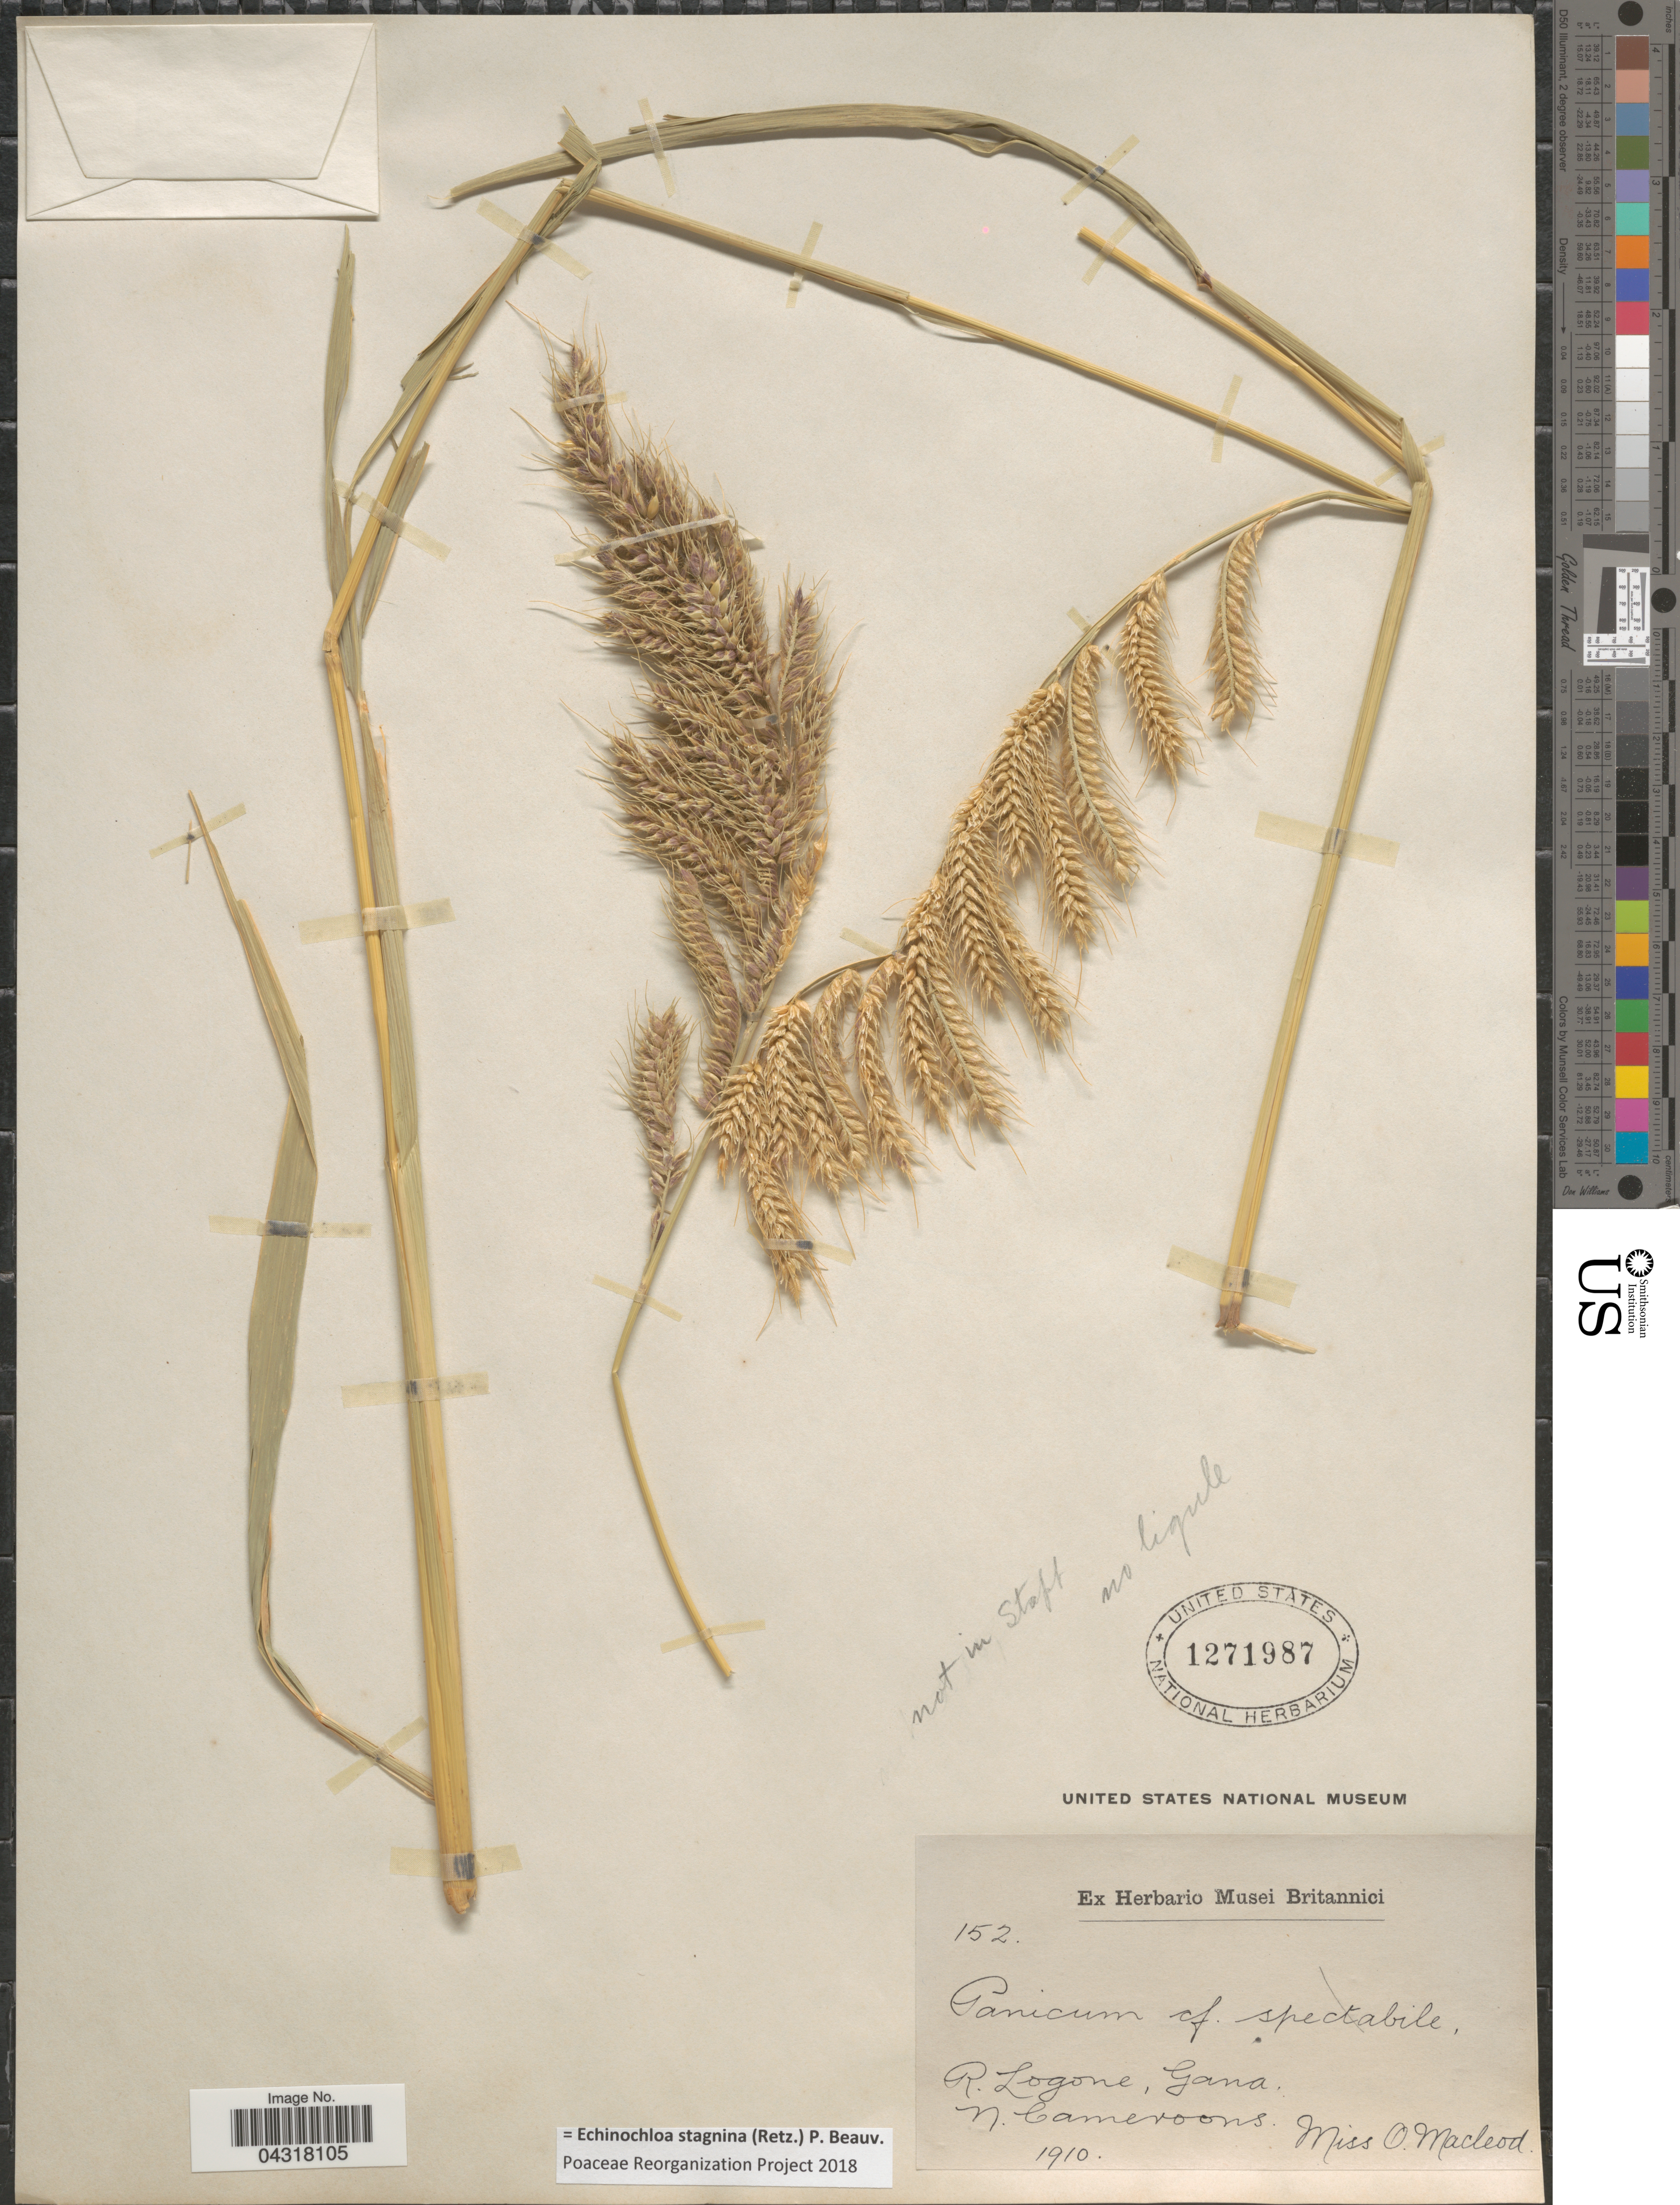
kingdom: Plantae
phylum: Tracheophyta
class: Liliopsida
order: Poales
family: Poaceae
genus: Echinochloa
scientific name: Echinochloa stagnina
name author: (Retz.) P. Beauv.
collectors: O. Macleod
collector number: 152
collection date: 1910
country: Cameroon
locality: R. Logone, Gana. N. Cameroons.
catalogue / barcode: US 1271987